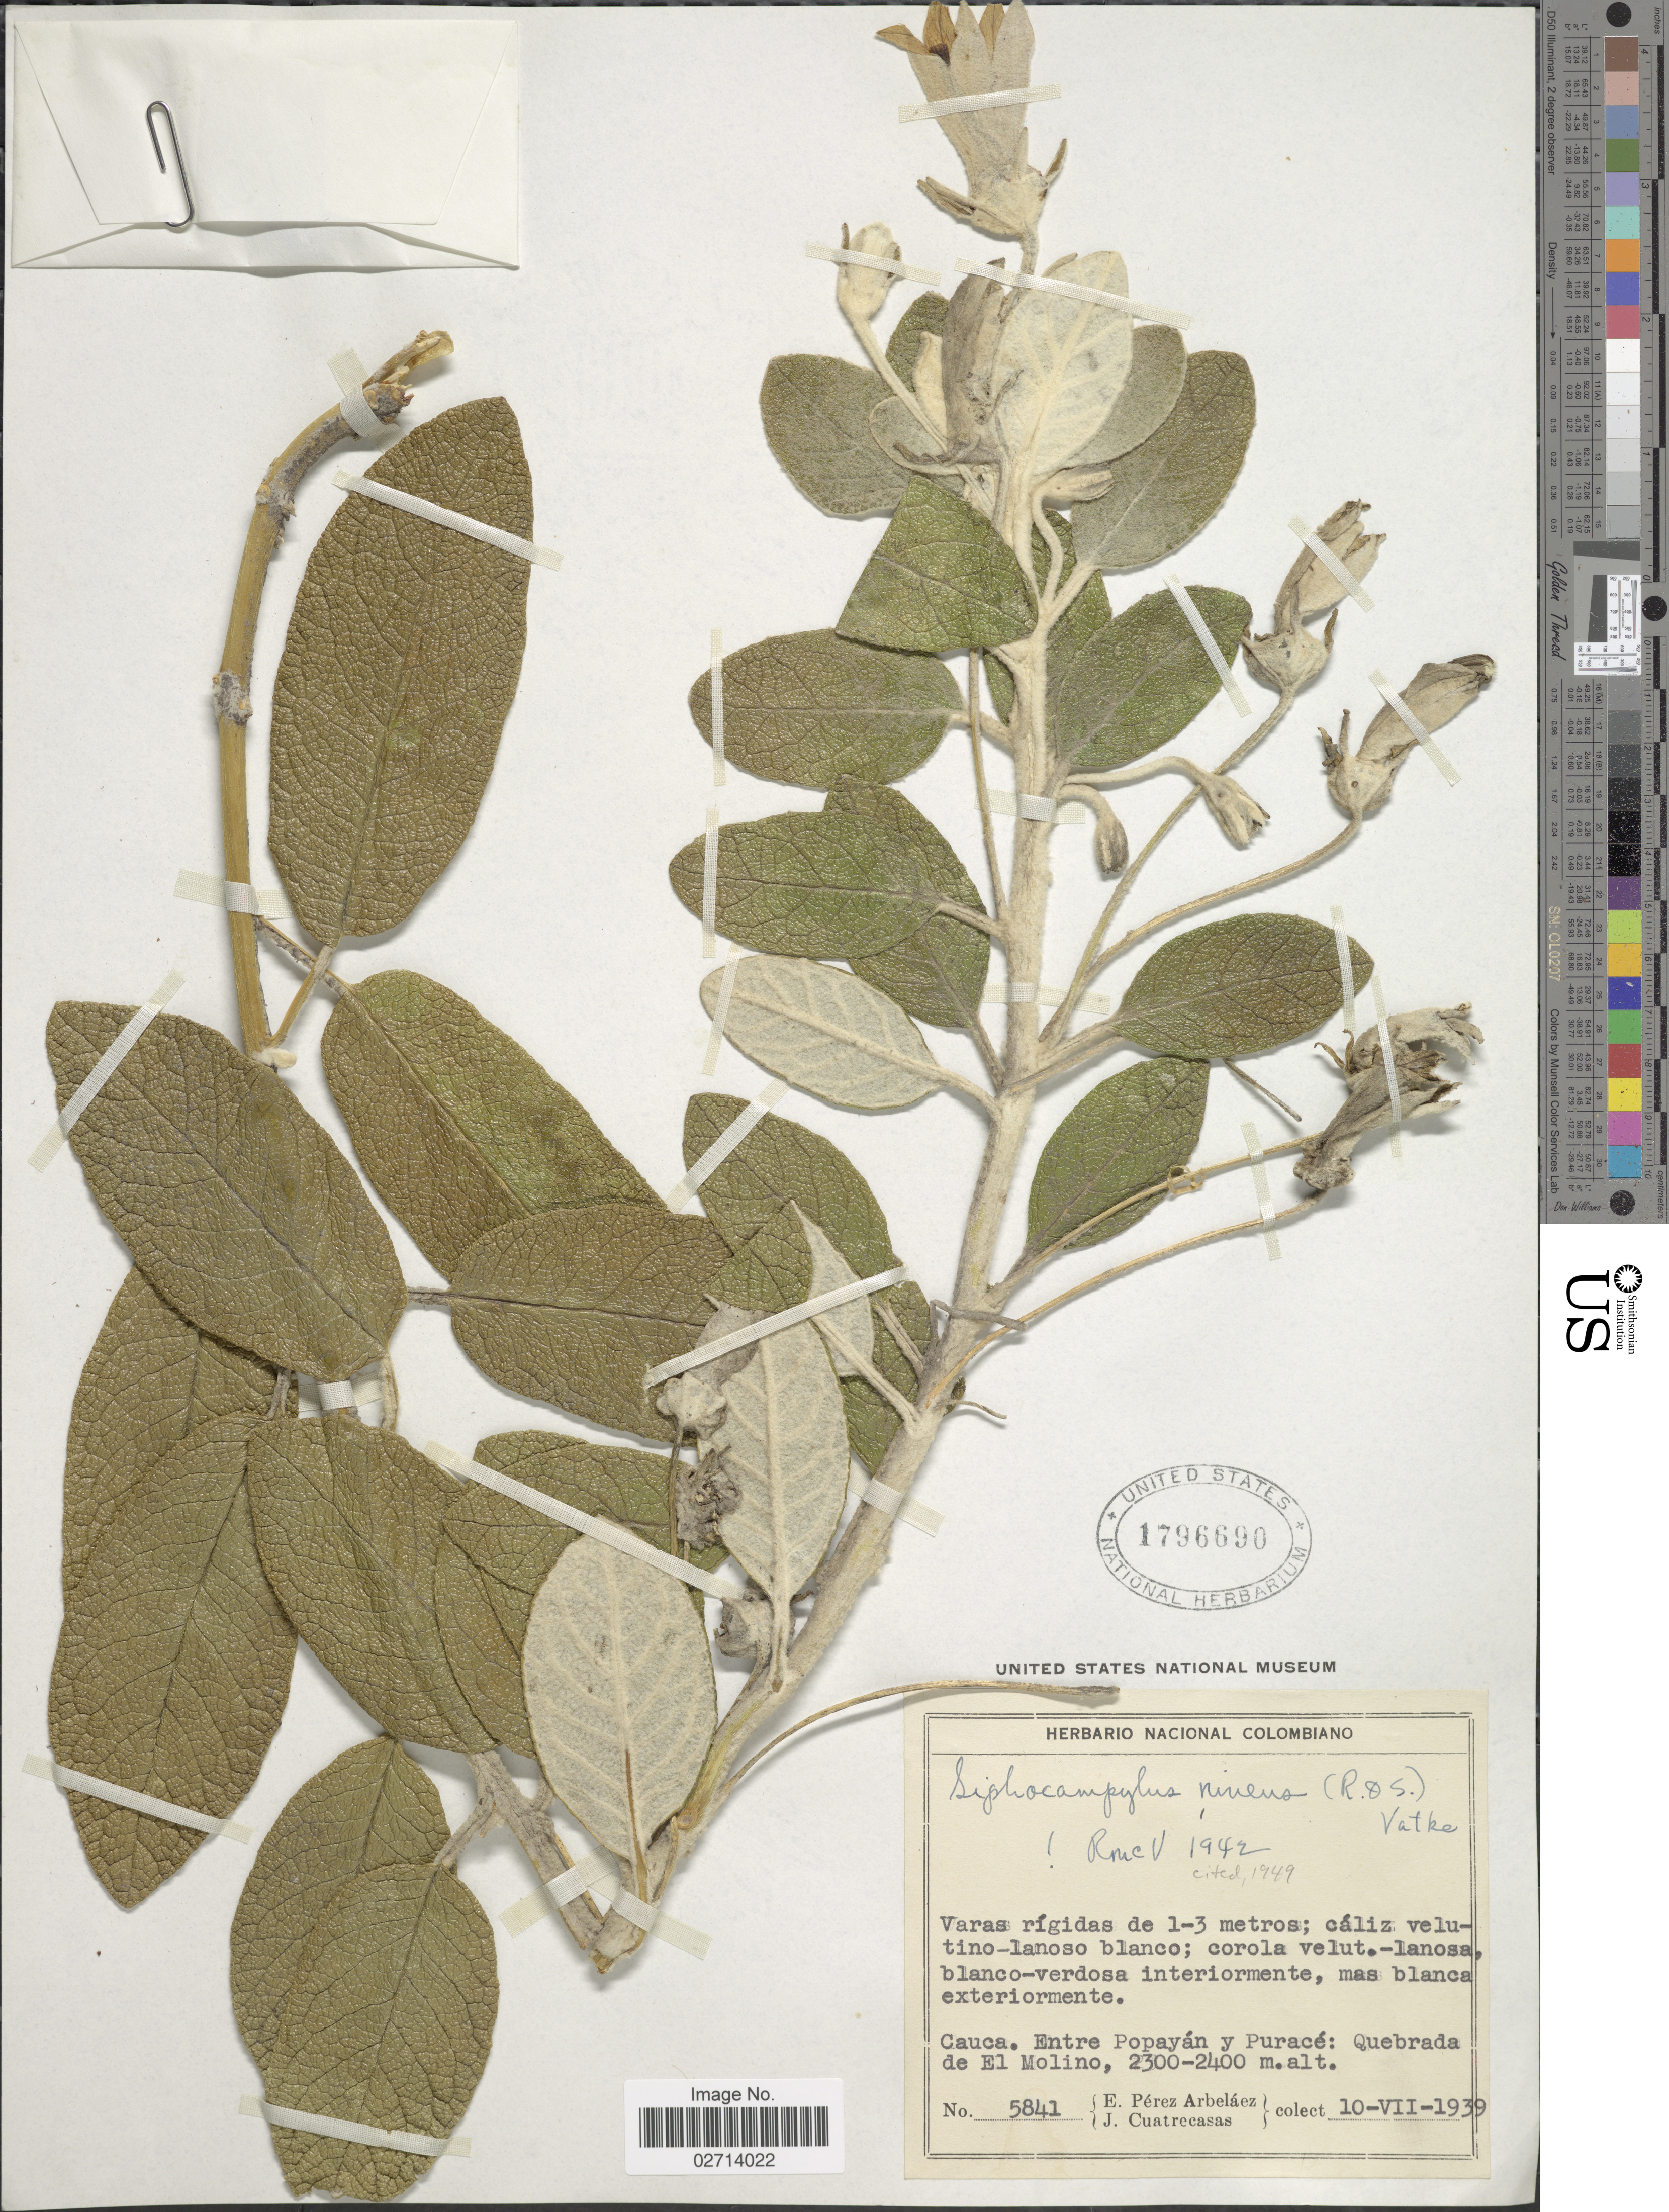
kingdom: Plantae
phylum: Tracheophyta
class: Magnoliopsida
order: Asterales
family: Campanulaceae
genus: Siphocampylus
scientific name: Siphocampylus niveus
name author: (Willd. ex Schult.) Vatke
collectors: E. Pérez Arbeláez & J. Cuatrecasas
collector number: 5841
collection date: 1939-07-10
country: Colombia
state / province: Cauca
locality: Entre Popayán y Puracé: Quebrada de El Molino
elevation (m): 2300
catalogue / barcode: US 1796690